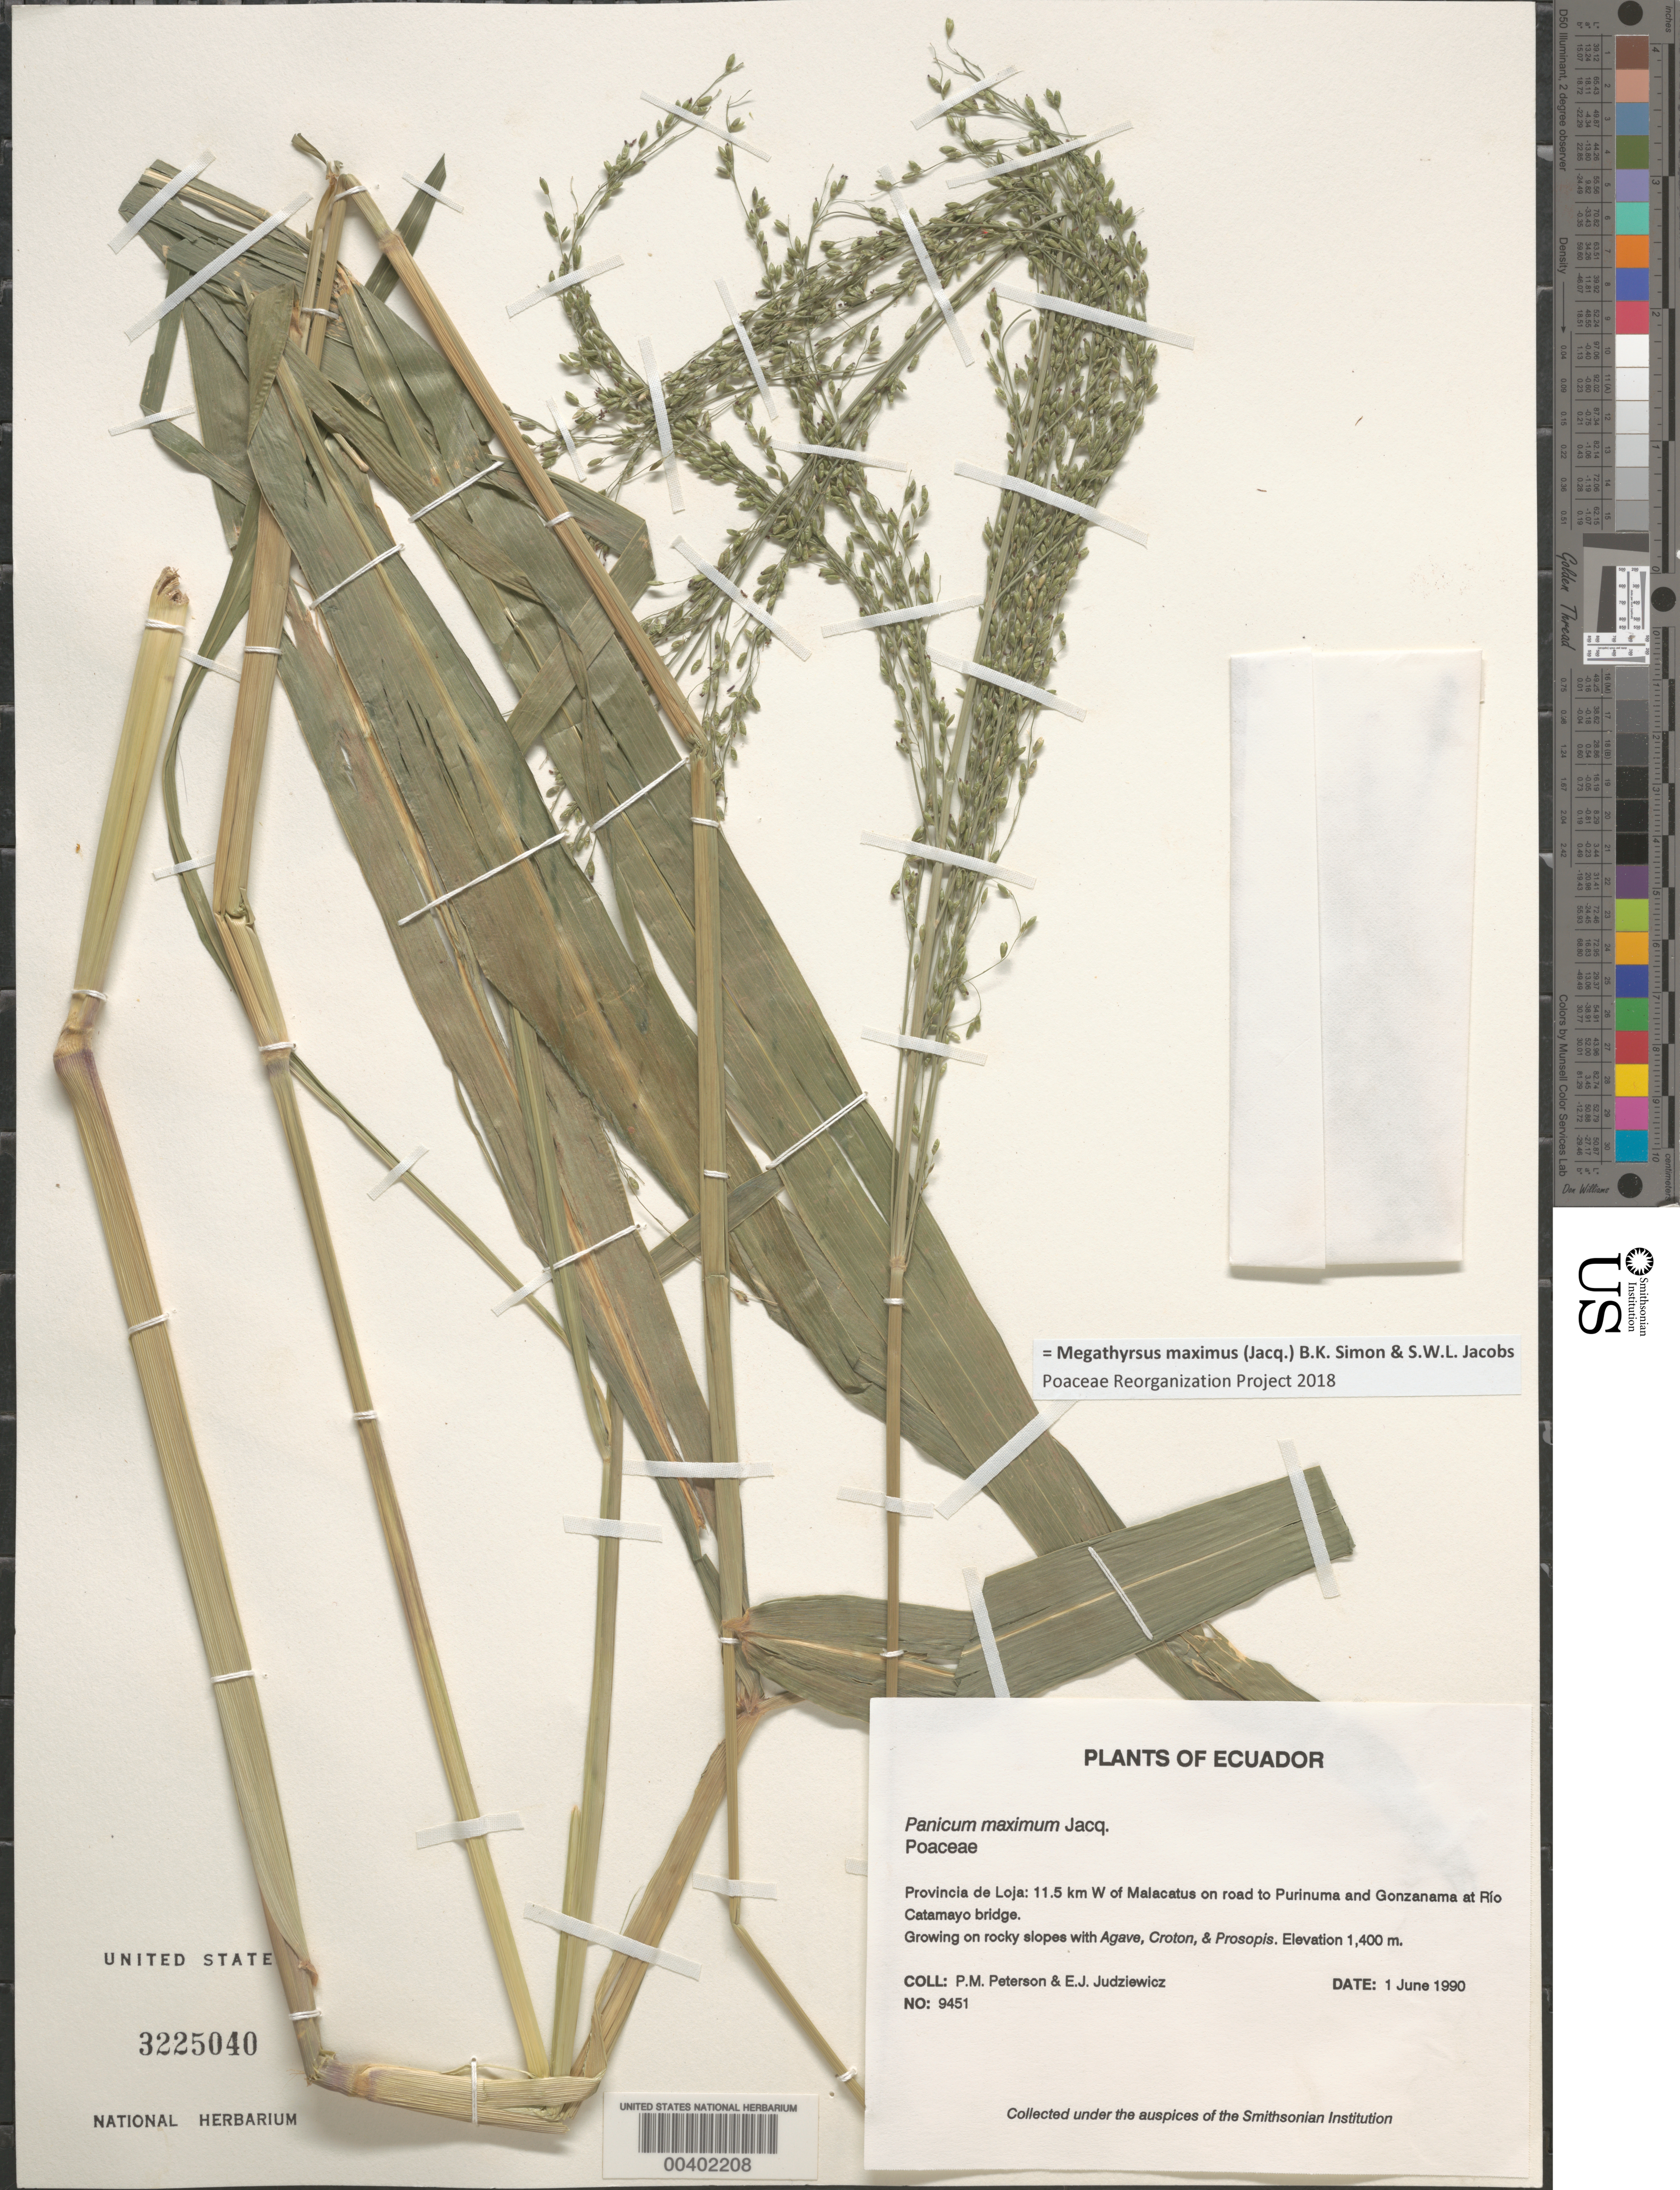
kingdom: Plantae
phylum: Tracheophyta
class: Liliopsida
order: Poales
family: Poaceae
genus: Panicum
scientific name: Panicum maximum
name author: Jacq.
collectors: P. M. Peterson & E. J. Judziewicz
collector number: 09451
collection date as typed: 01 Jun 1990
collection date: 1990-06-01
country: Ecuador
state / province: Loja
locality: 11.5 km W of Malacatus on road to Purinuma and Gonzanama at Río Catamayo bridge.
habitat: Growing on rocky slopes with Agave, Croton, & Prosopis.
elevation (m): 1400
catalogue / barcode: US 3225040